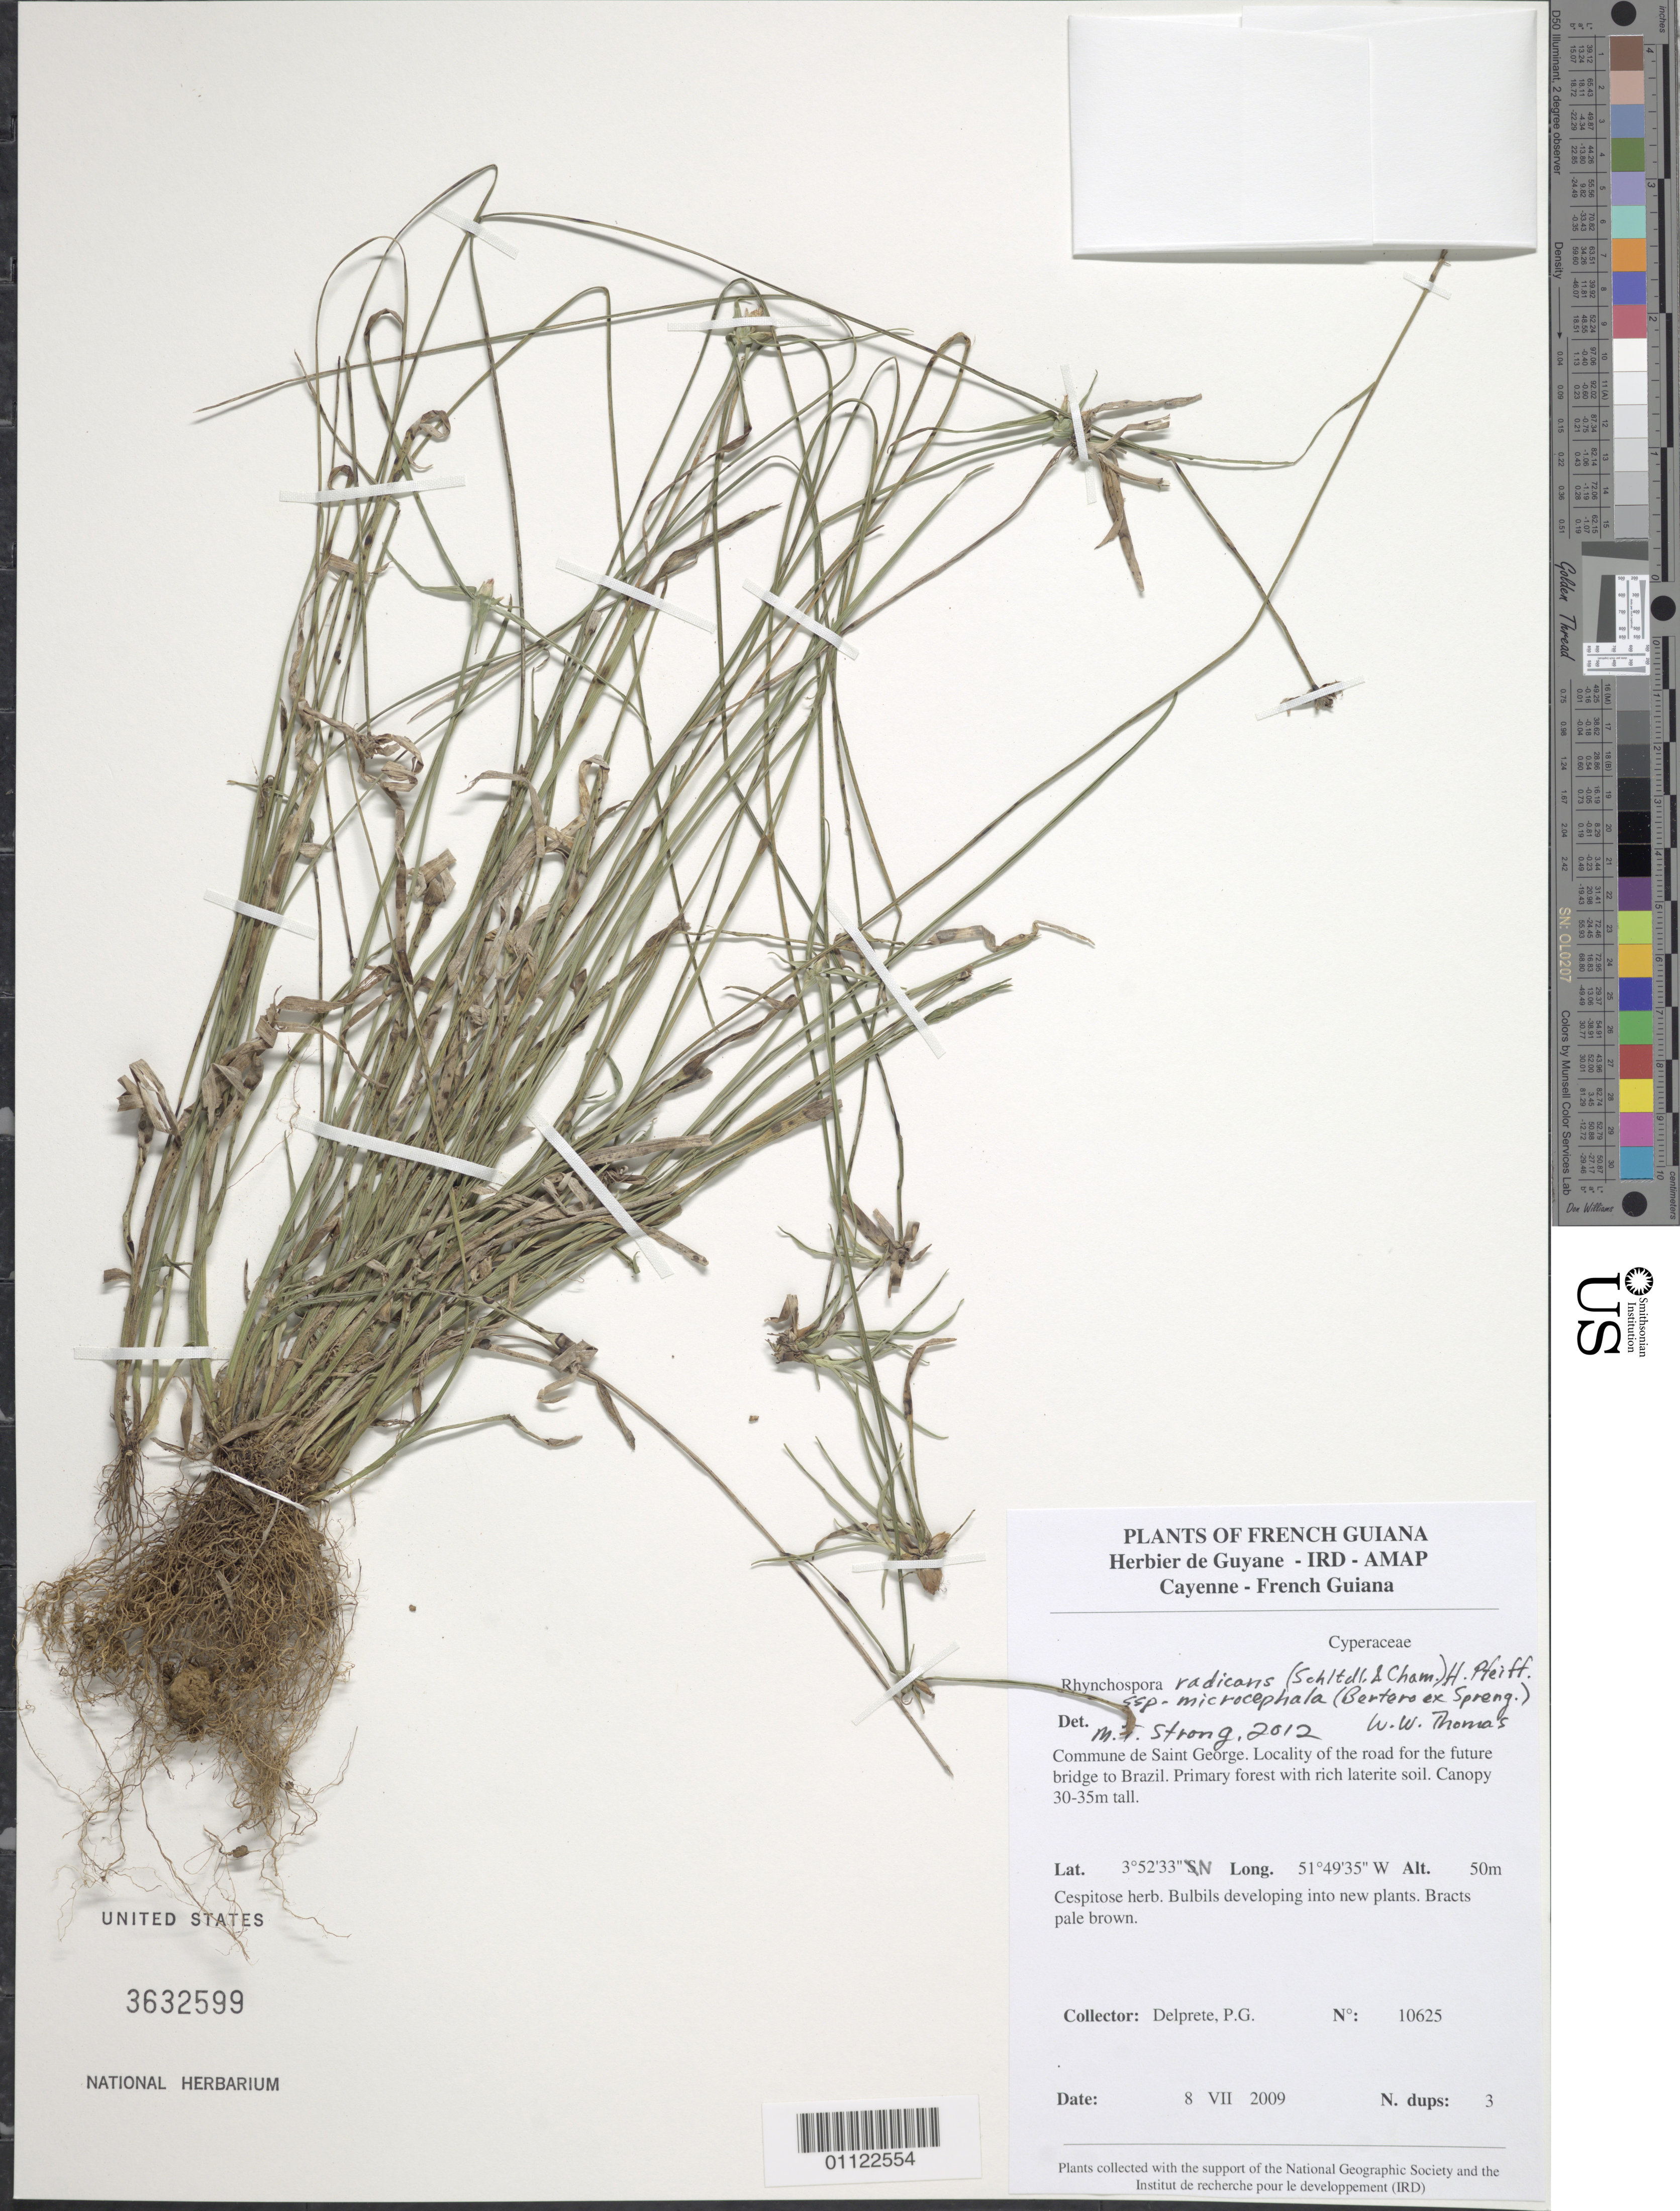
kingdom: Plantae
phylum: Tracheophyta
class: Liliopsida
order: Poales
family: Cyperaceae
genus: Rhynchospora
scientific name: Rhynchospora radicans subsp. microcephala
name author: (Bertero ex Spreng.) W.W. Thomas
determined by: Strong, M. T., (US), Smithsonian Institution - National Museum of Natural History (UNITED STATES)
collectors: P. G. Delprete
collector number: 10625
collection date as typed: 8-Jul-09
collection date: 2009-07-08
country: French Guiana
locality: Commune de Saint George. Locality of the road for the future bridge to Brazil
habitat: Primary forest with rich laterite soil. Canopy 30-35m tall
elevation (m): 50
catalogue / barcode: US 3632599